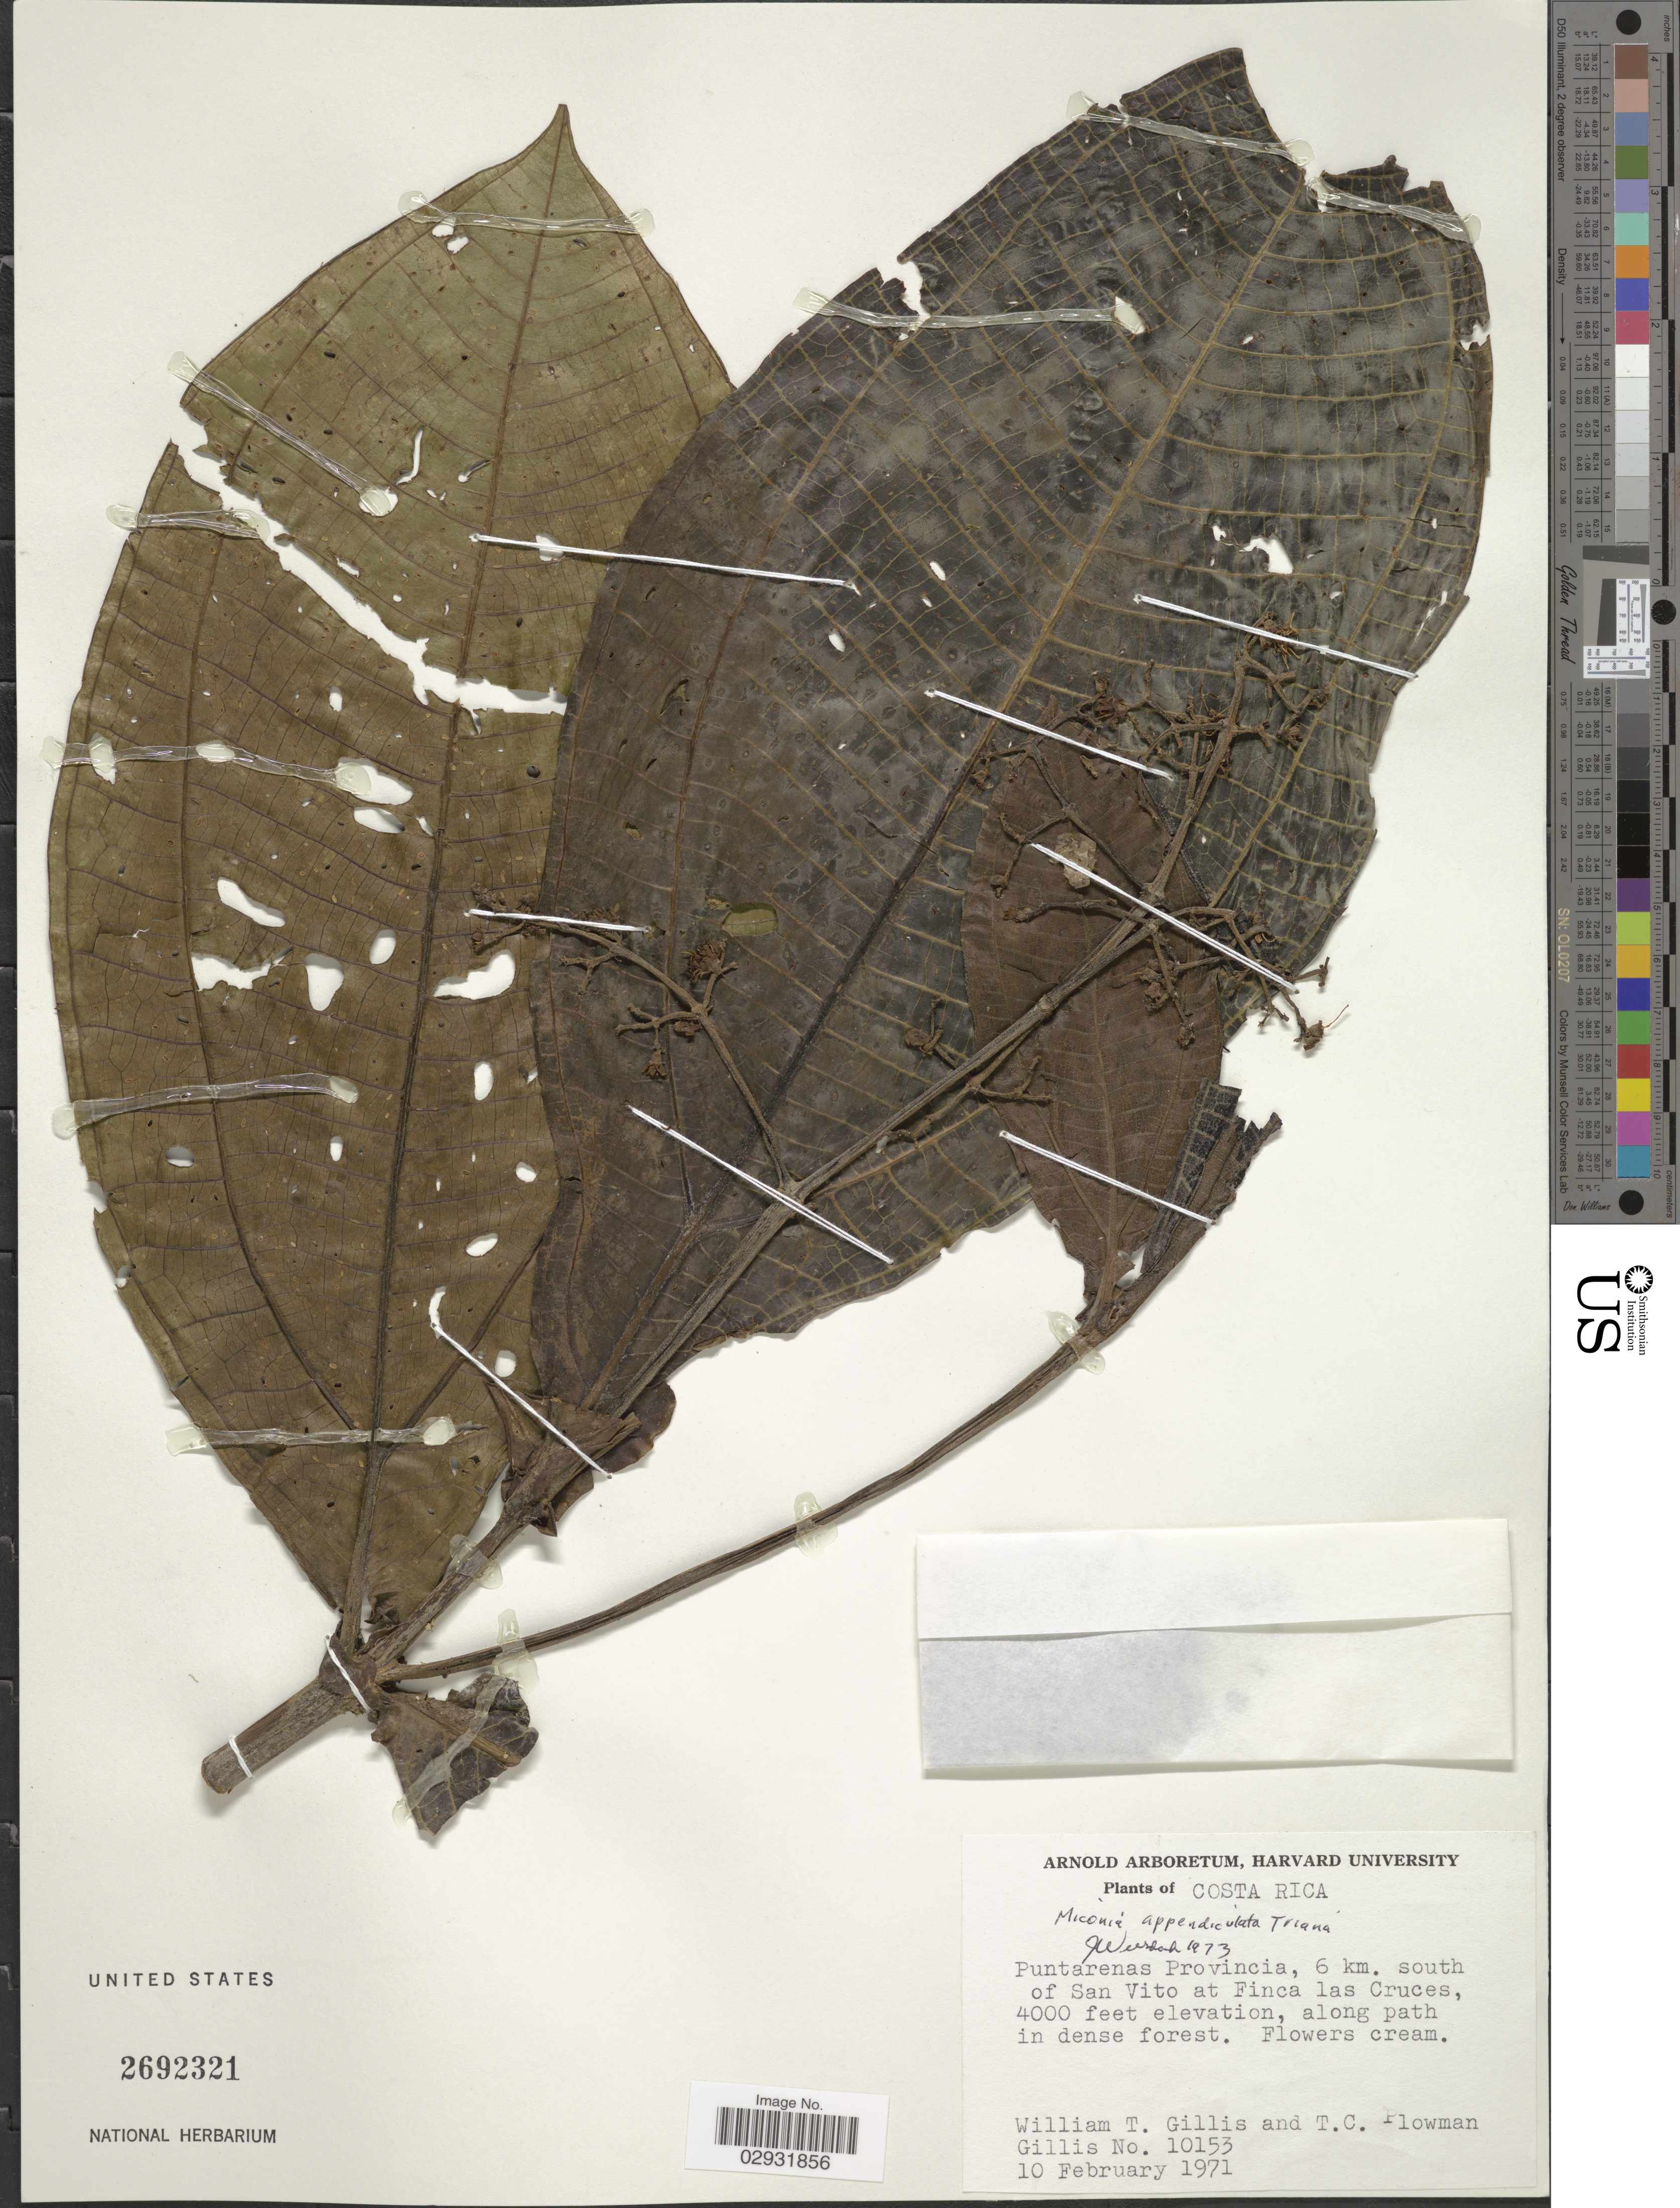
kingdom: Plantae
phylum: Tracheophyta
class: Magnoliopsida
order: Myrtales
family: Melastomataceae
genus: Miconia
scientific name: Miconia appendiculata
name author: Triana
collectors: W. T. Gillis & T. Plowman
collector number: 10153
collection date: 1971-02-10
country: Costa Rica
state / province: Puntarenas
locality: Puntarenas Provincia, 6 km. south of San Vito at Finca las Cruces.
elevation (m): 1219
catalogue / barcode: US 2692321